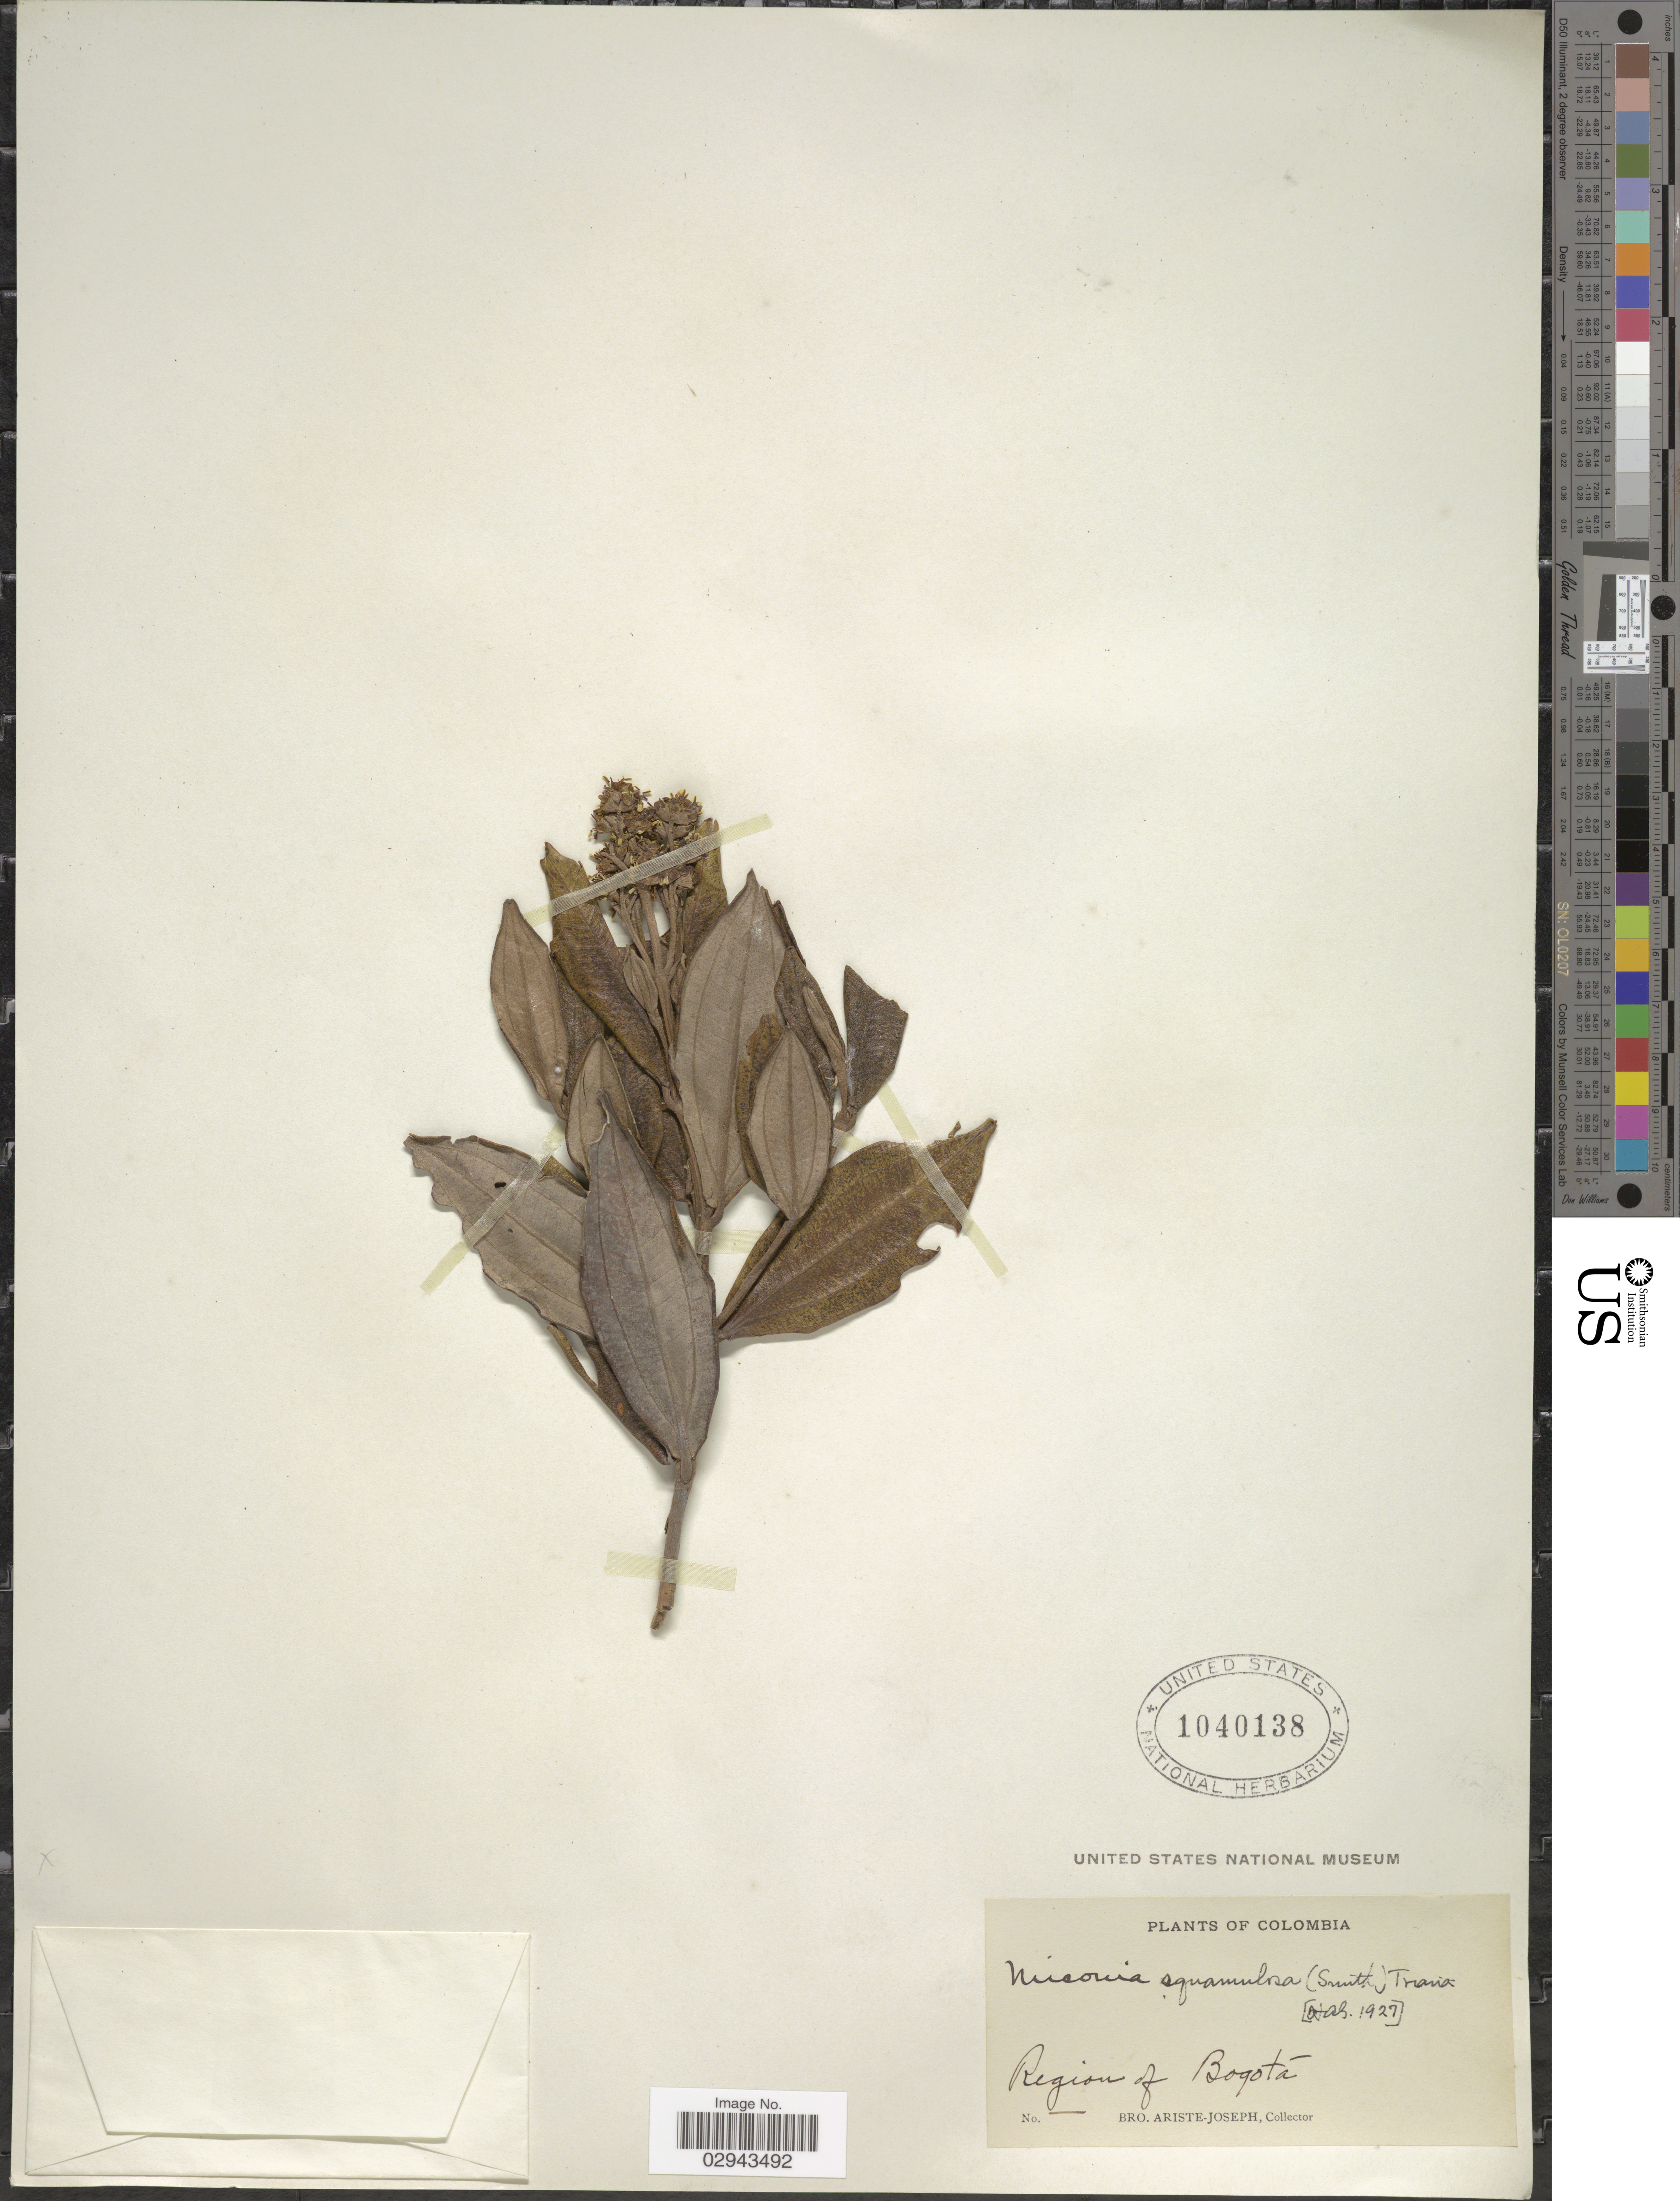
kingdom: Plantae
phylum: Tracheophyta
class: Magnoliopsida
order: Myrtales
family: Melastomataceae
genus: Miconia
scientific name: Miconia squamulosa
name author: (Sm.) Triana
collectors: Bro. Ariste-Joseph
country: Colombia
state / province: Bogota D.C.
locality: Region of Bogotá.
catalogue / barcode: US 1040138